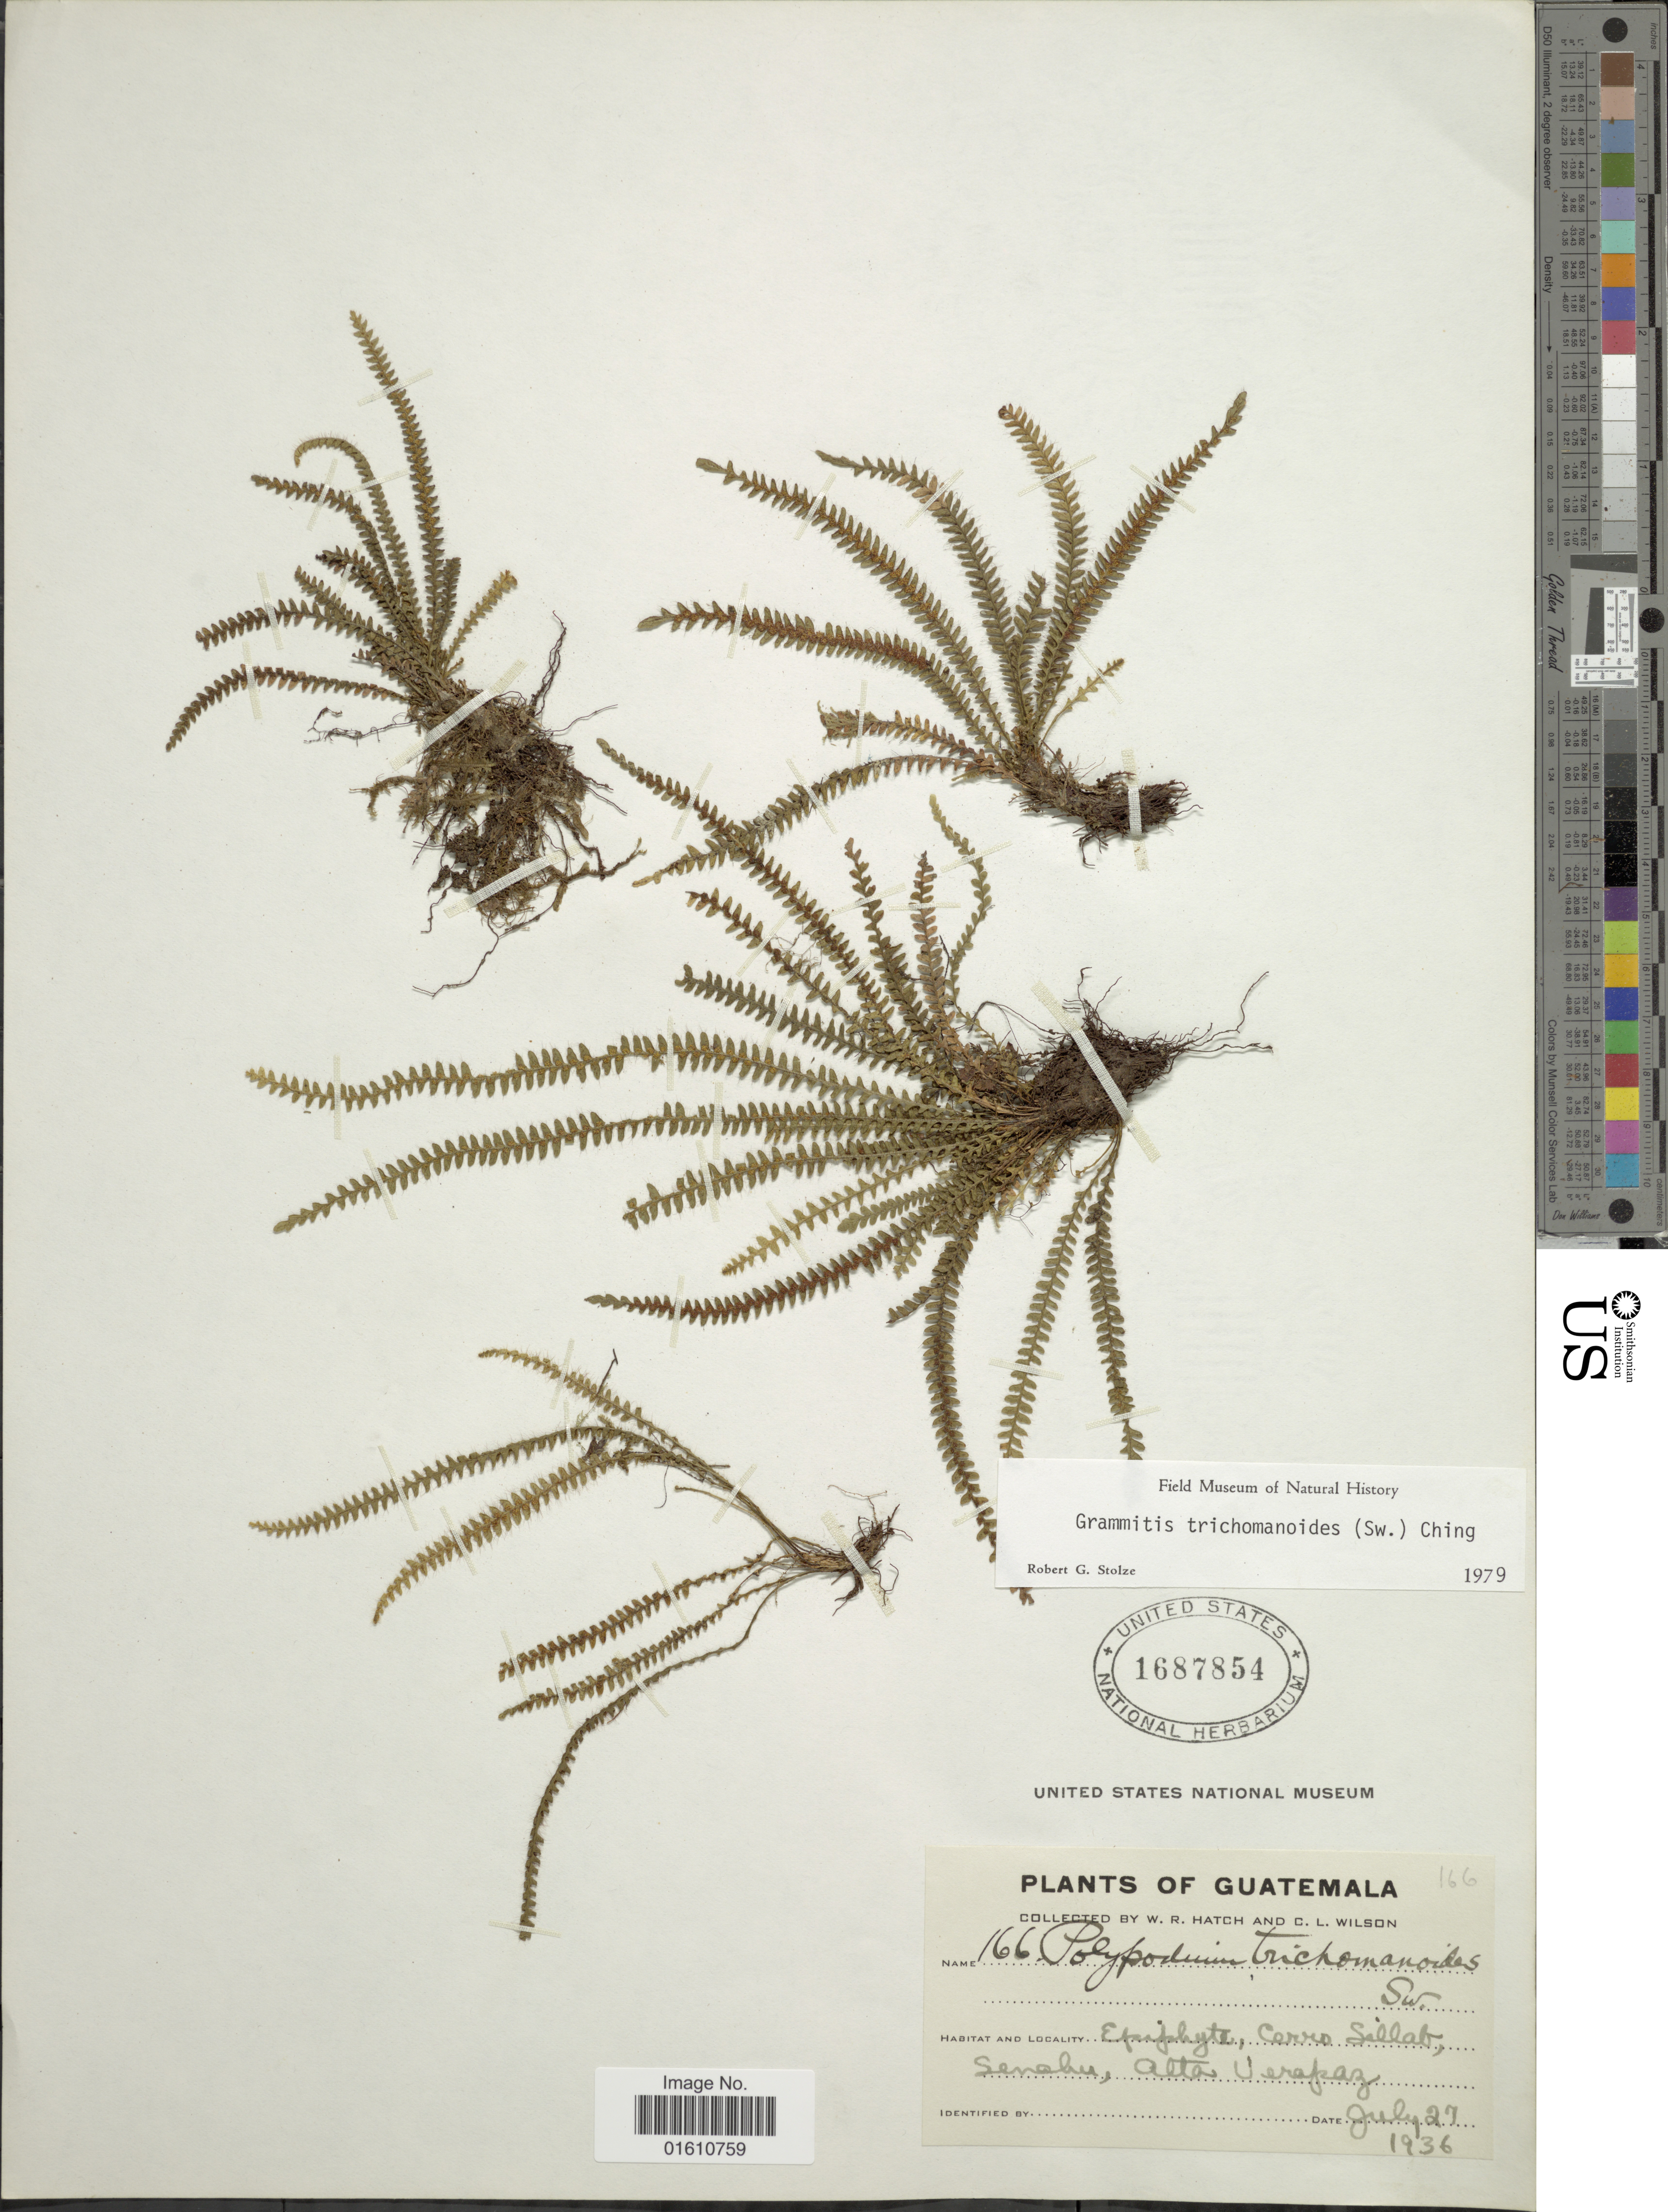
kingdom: Plantae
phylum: Tracheophyta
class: Polypodiopsida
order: Polypodiales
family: Polypodiaceae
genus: Moranopteris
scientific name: Moranopteris trichomanoides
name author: (Sw.) R. Y. Hirai & J. Prado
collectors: W. Hatch & C. L. Wilson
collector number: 166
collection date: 1936-07-27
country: Guatemala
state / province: Alta Verapaz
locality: Cerro Salab, Senahu, Alta Verapaz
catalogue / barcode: US 1687854